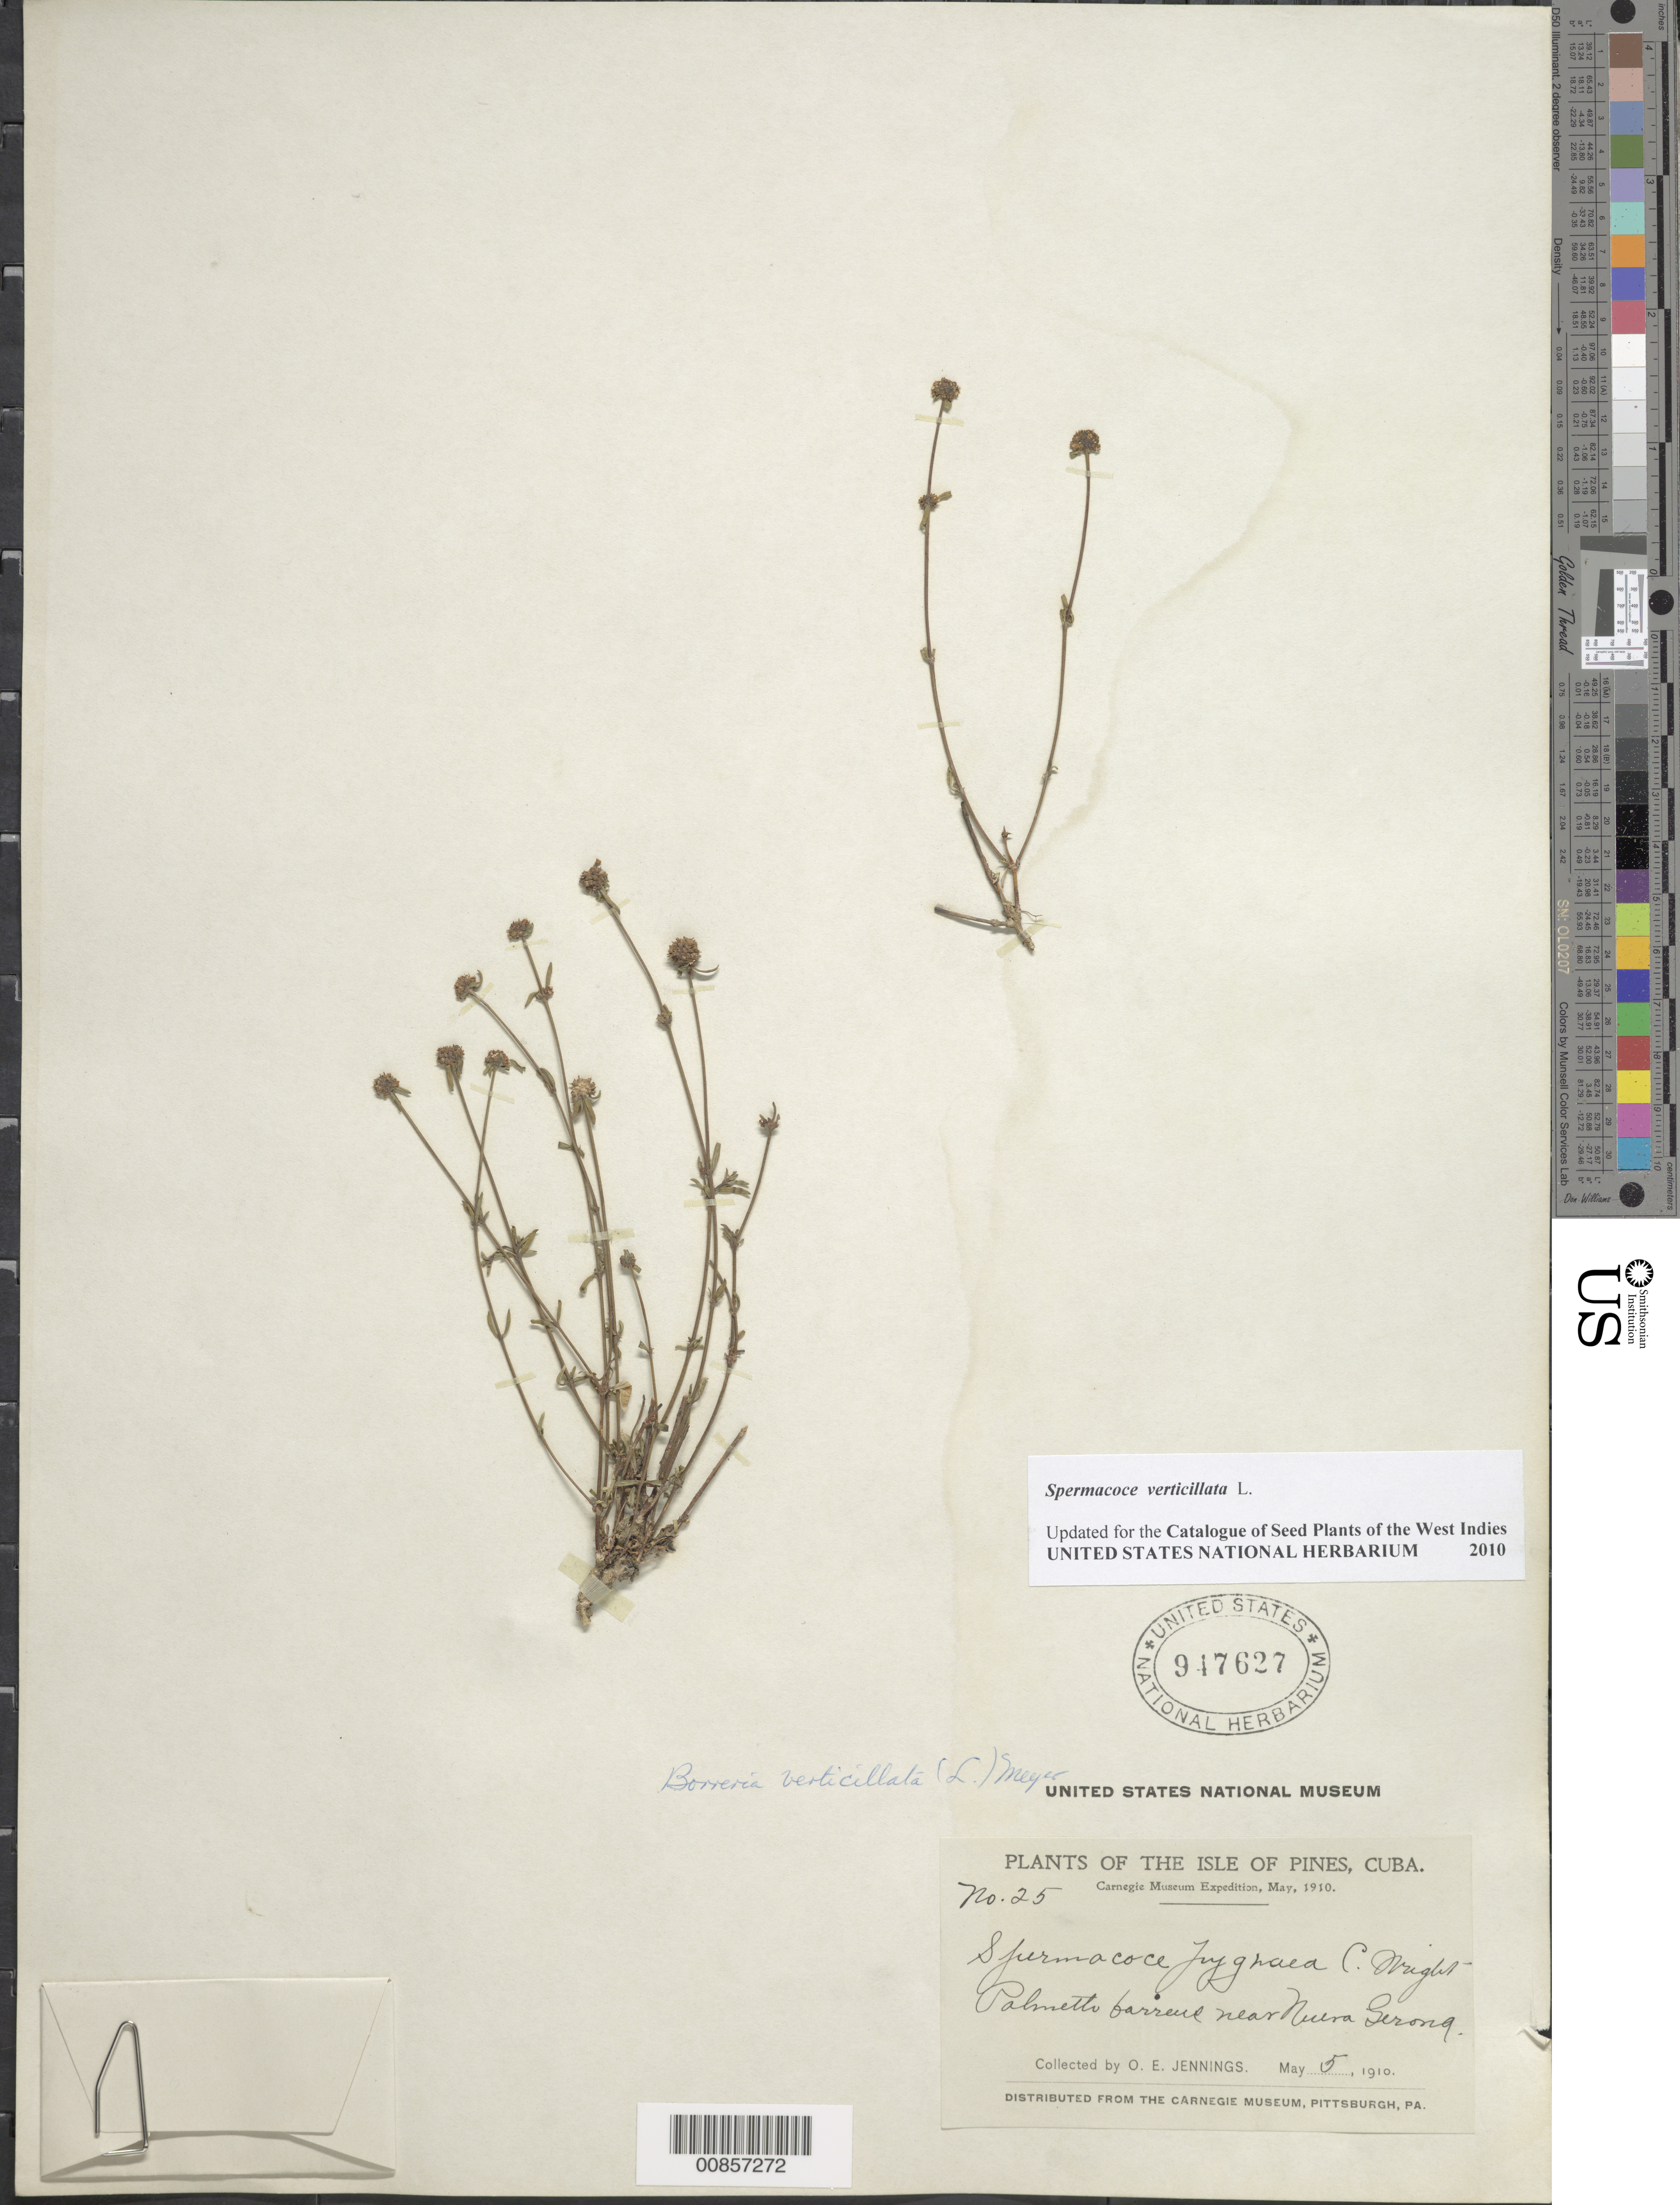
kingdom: Plantae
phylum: Tracheophyta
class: Magnoliopsida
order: Gentianales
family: Rubiaceae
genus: Spermacoce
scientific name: Spermacoce verticillata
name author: L.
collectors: O. E. Jennings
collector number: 25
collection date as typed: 05 May 1910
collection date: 1910-05-05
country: Cuba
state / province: Isla de La Juventud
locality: Near Nueva Geronq (sp?)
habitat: Palmetto barrens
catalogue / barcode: US 947627